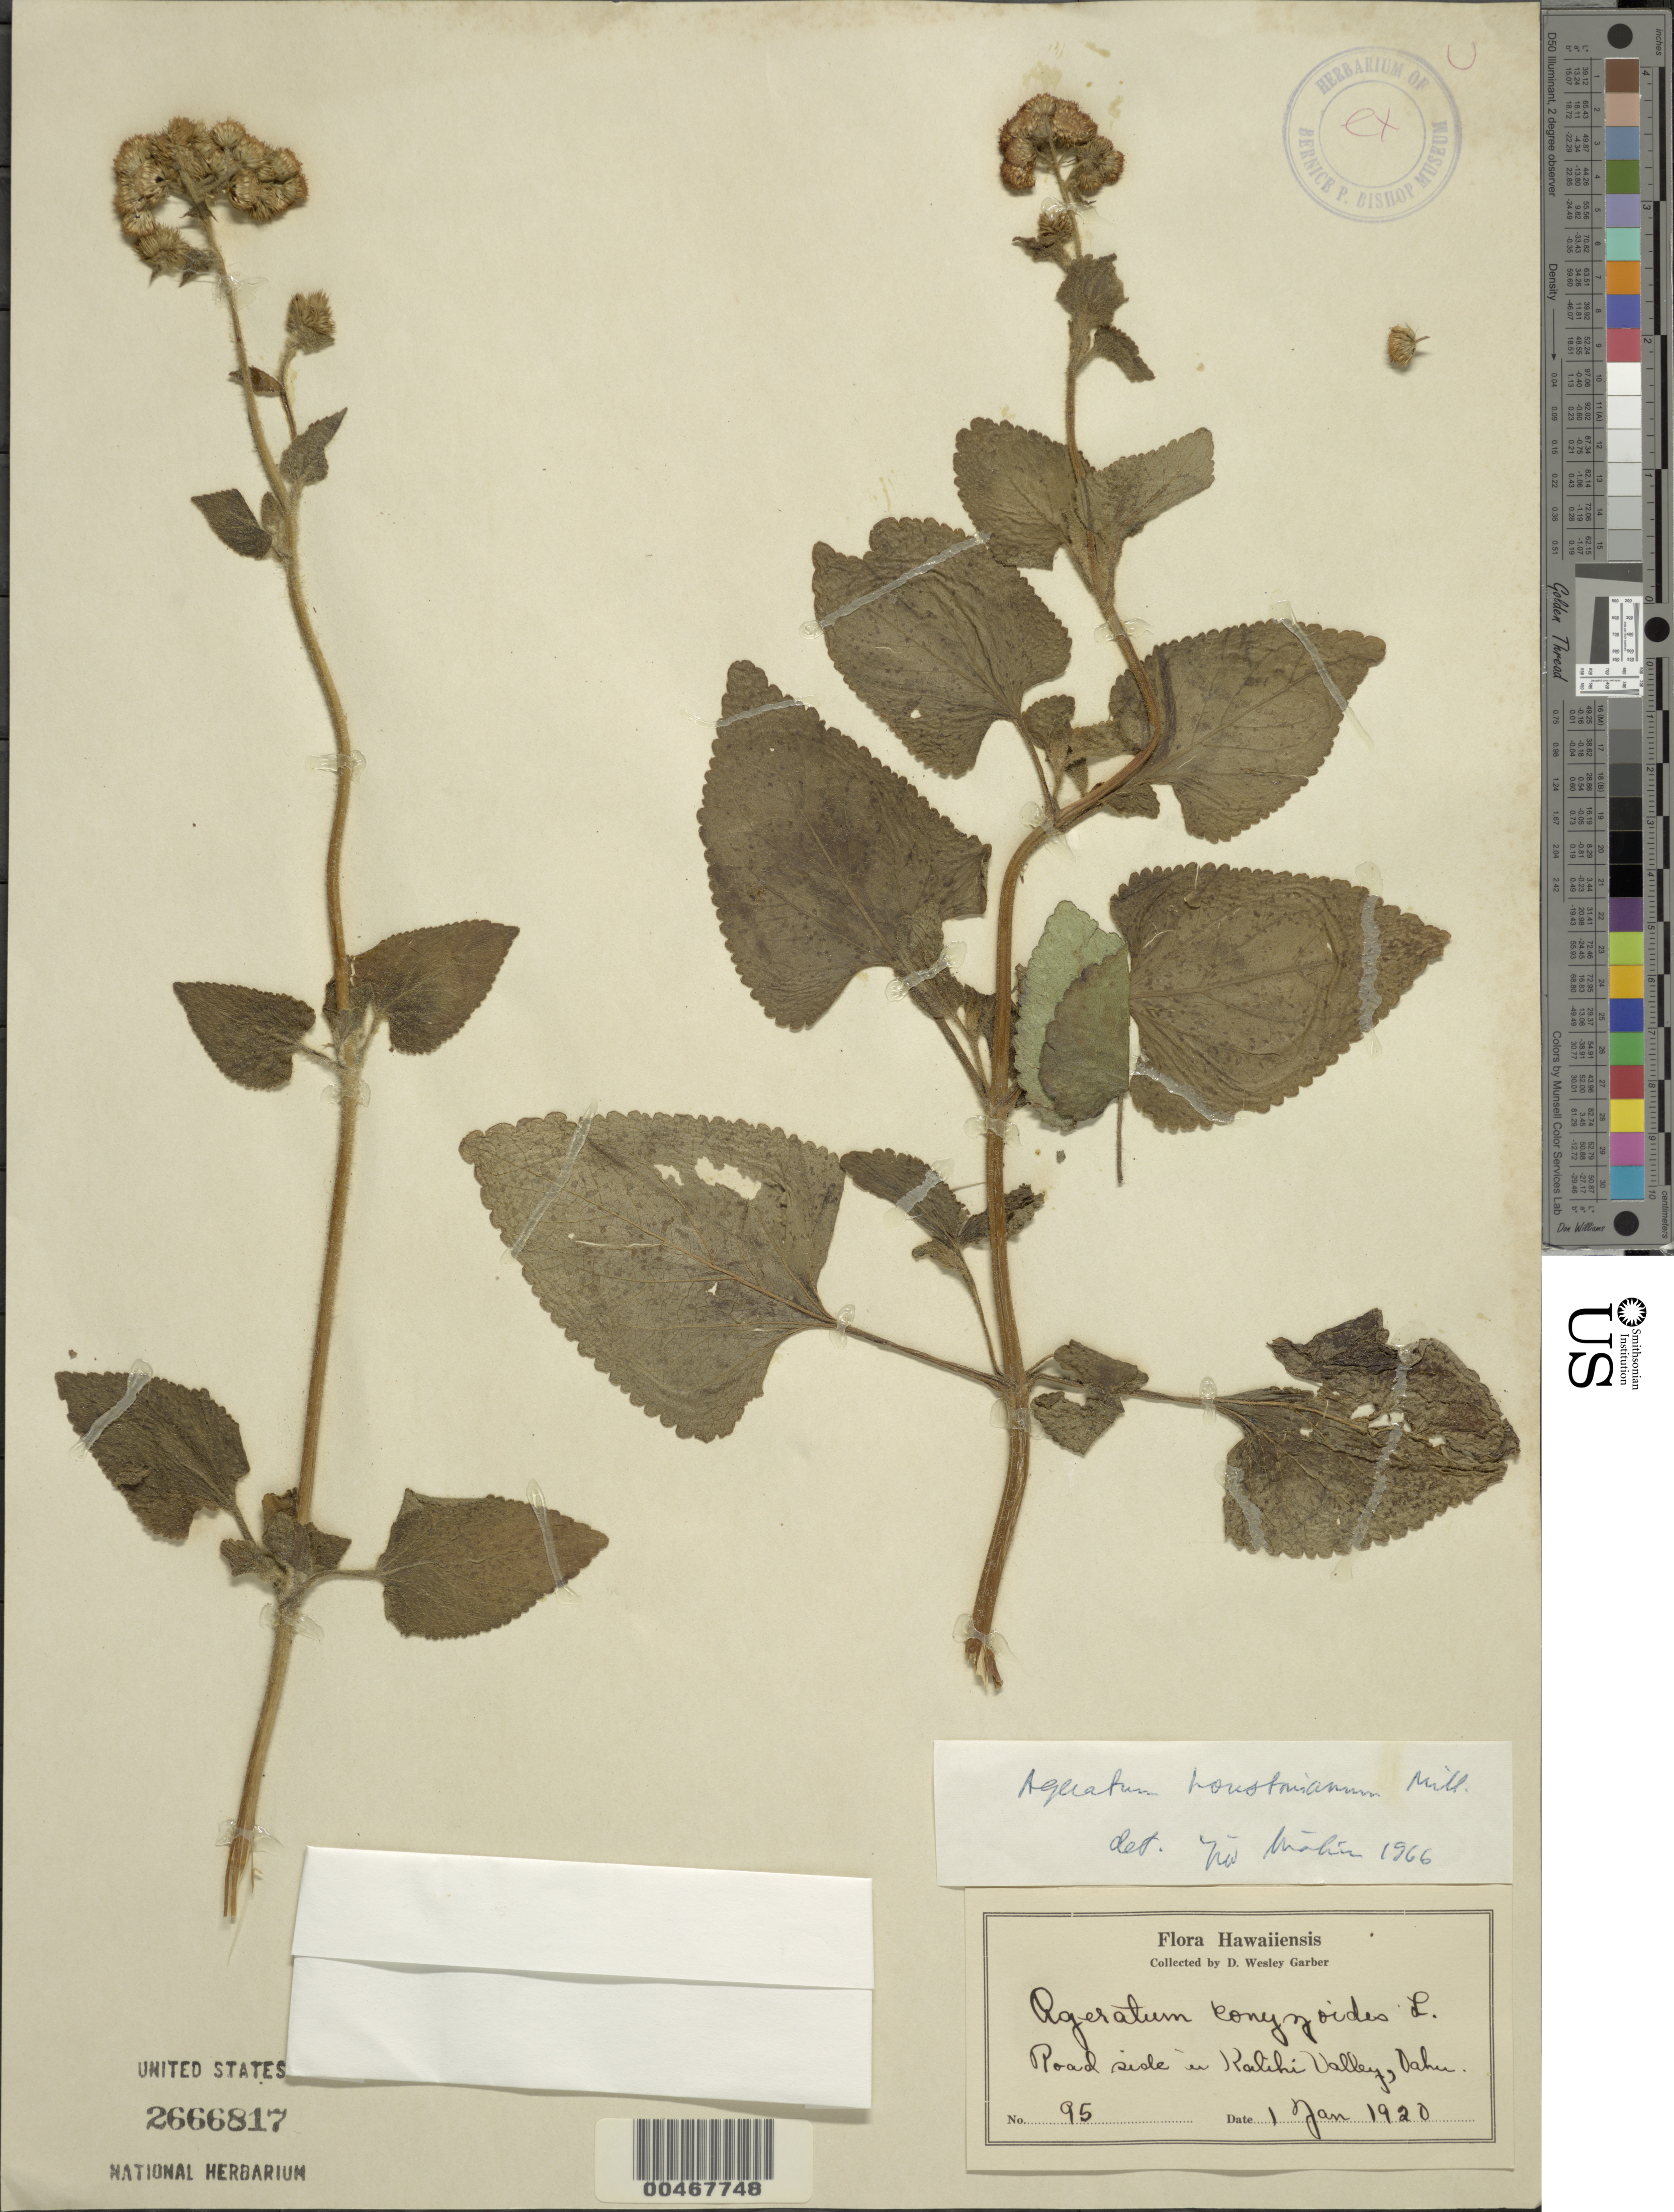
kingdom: Plantae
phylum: Tracheophyta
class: Magnoliopsida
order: Asterales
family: Asteraceae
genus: Ageratum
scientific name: Ageratum houstonianum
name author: Mill.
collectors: D. W. Garber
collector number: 95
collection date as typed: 1 Jan 1920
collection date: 1920-01-01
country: United States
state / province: Hawaii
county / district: Honolulu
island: Oahu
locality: In Kalihi Valley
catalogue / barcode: US 2666817